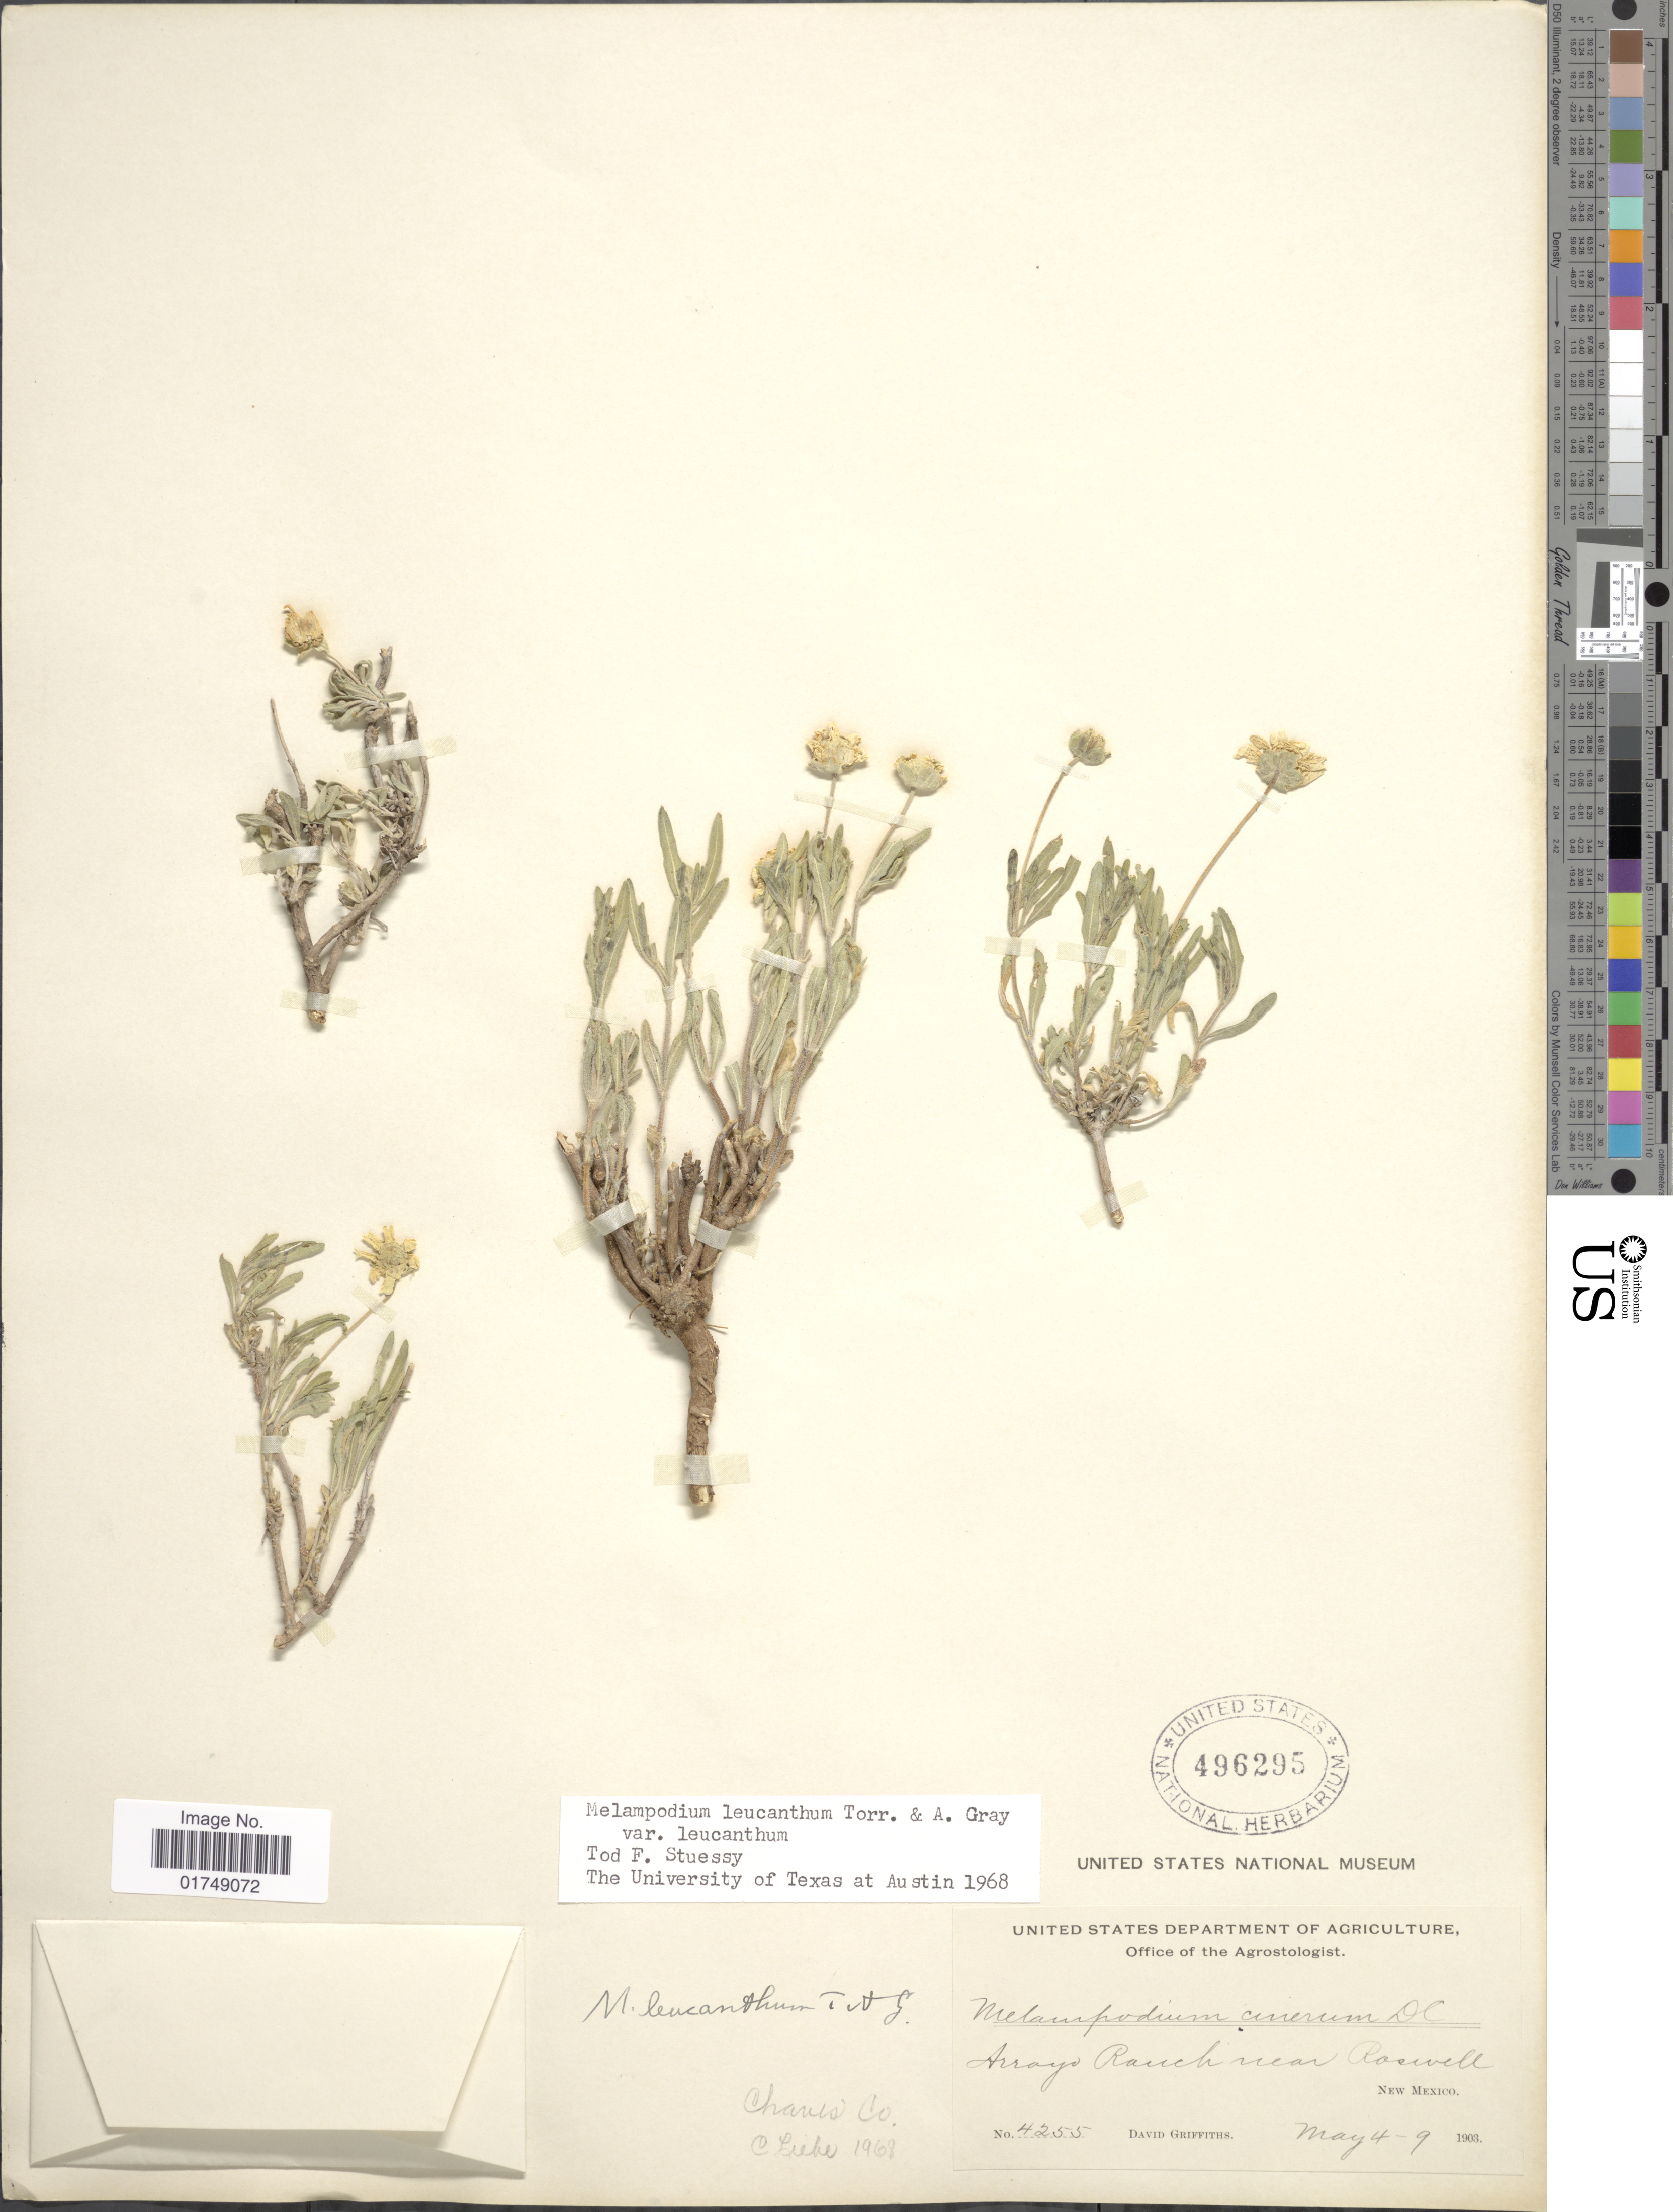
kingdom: Plantae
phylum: Tracheophyta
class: Magnoliopsida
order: Asterales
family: Asteraceae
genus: Melampodium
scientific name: Melampodium leucanthum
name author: Torr. & A. Gray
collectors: D. Griffiths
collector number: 4255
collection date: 1903-05-04/1903-05-09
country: United States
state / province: New Mexico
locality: Arroyo Ranch near Roswell, Chaves Co.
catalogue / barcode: US 496295